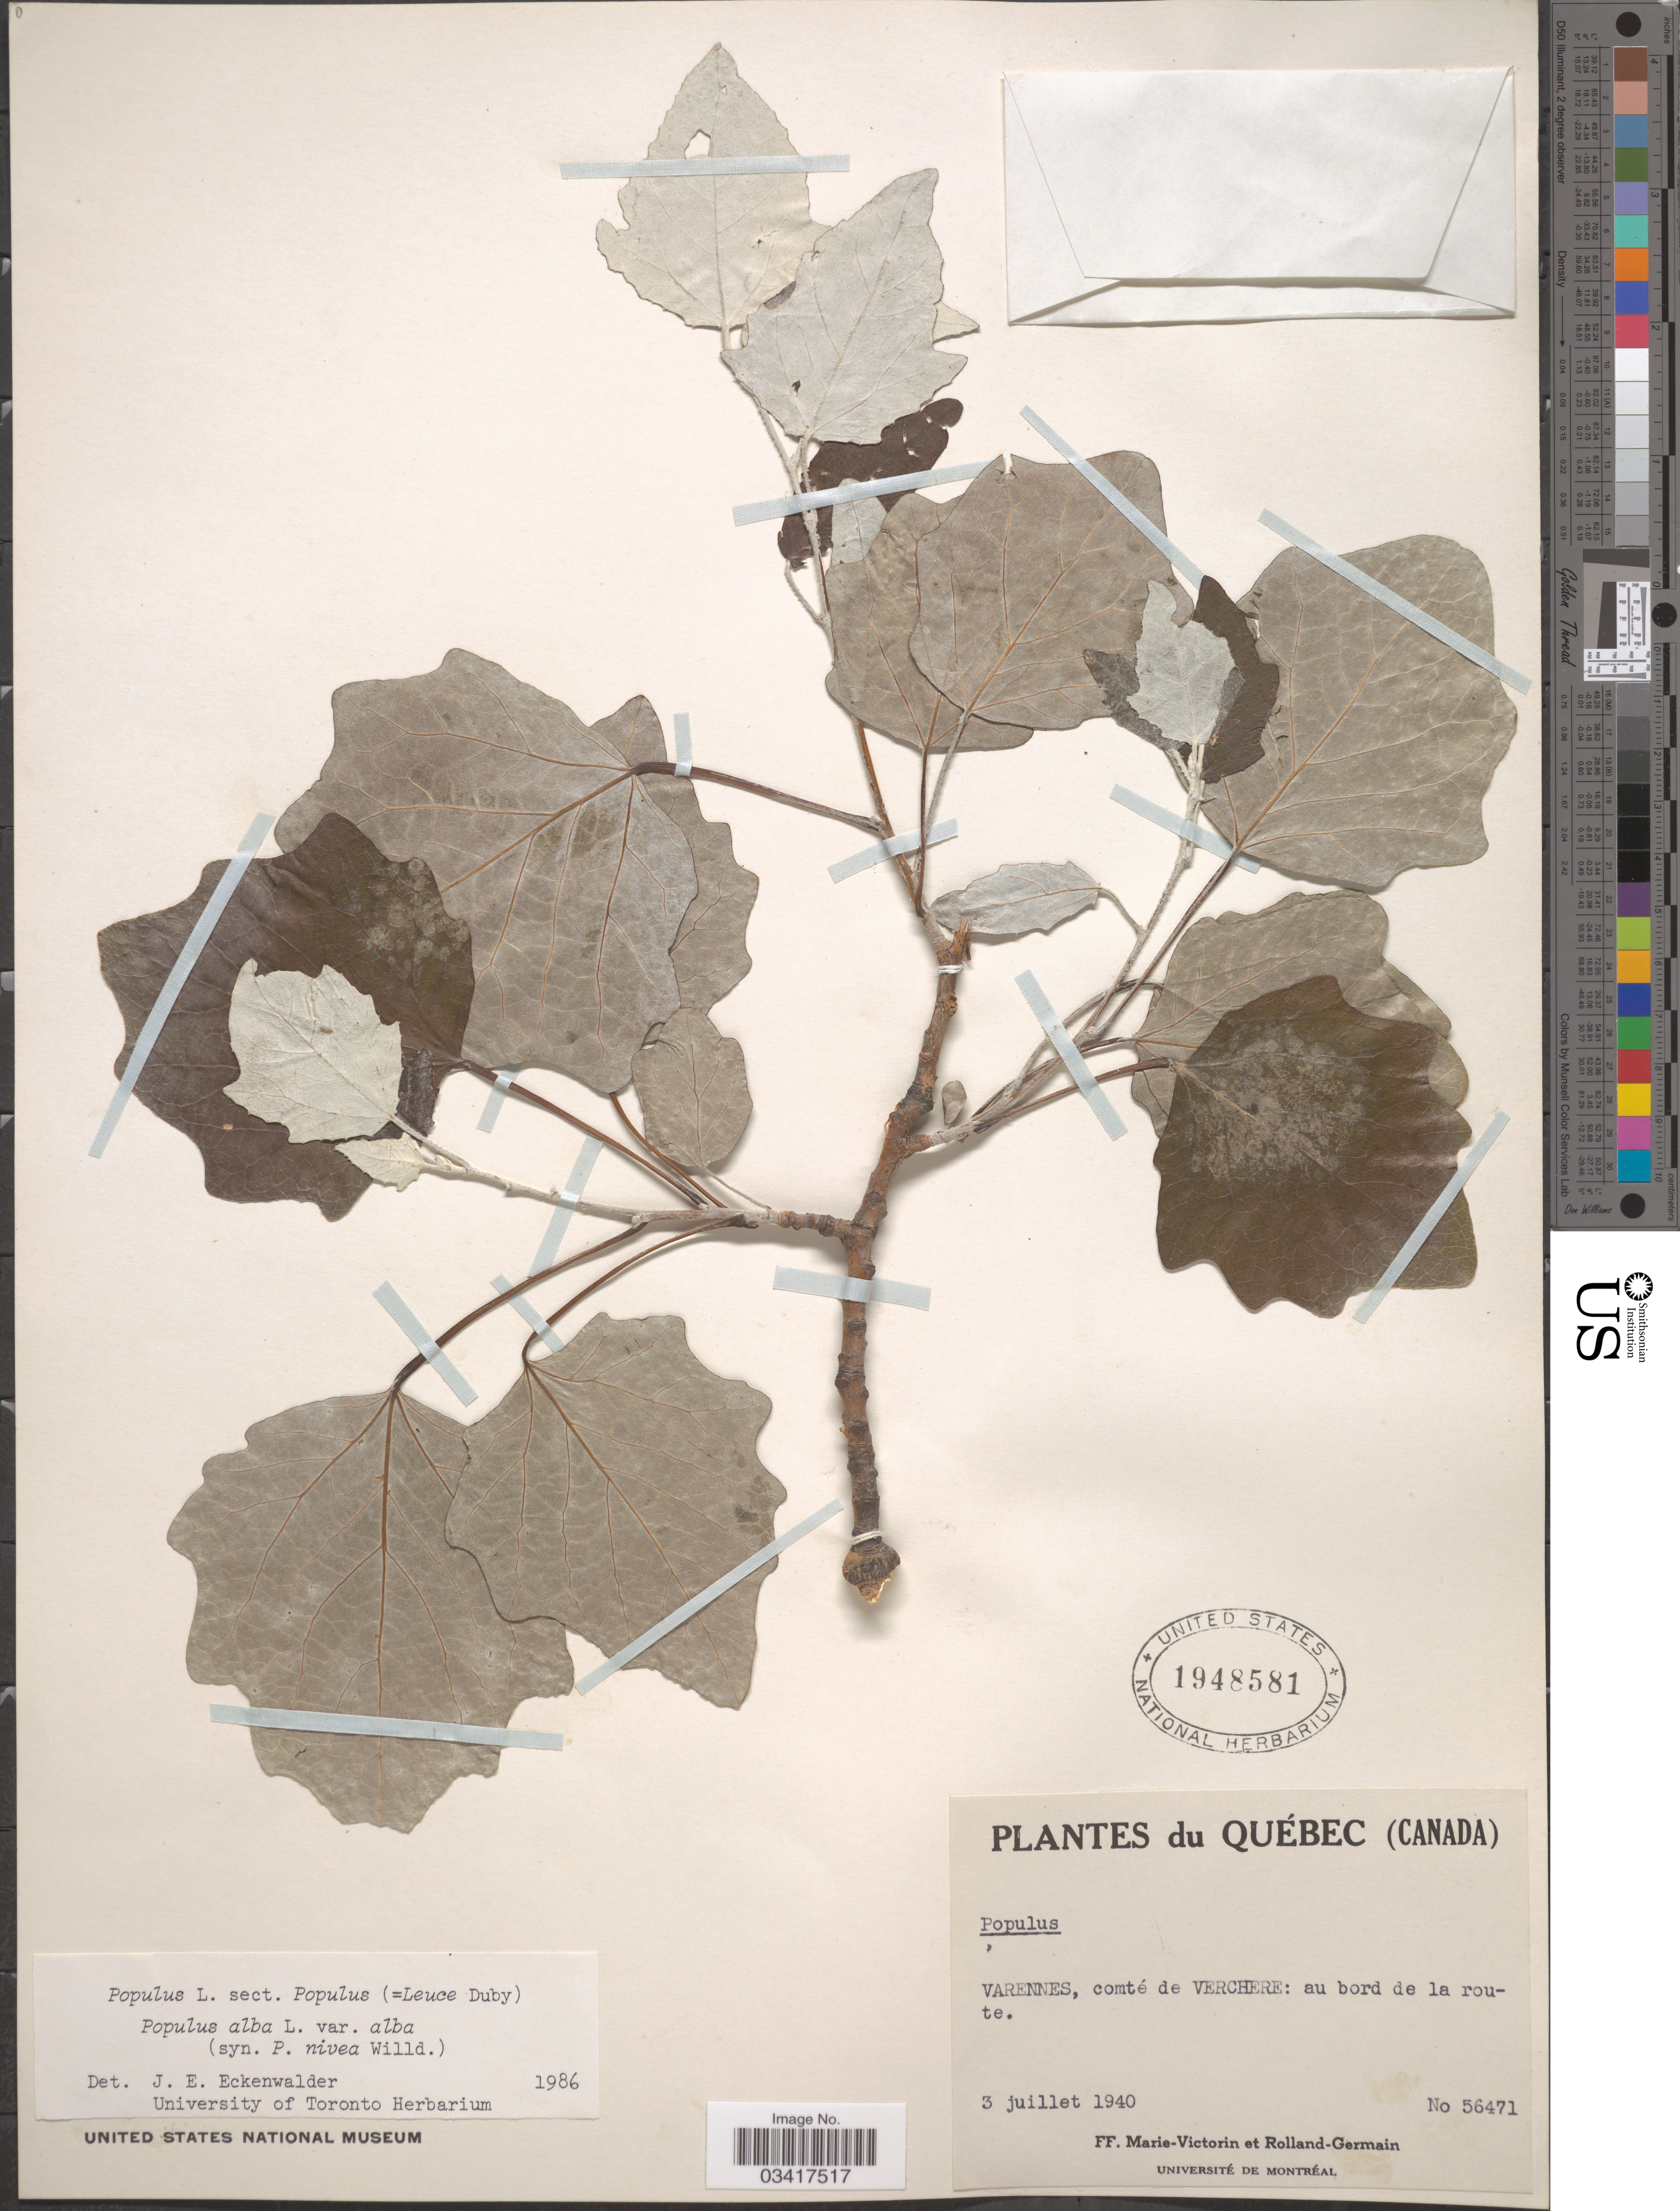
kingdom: Plantae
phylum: Tracheophyta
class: Magnoliopsida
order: Malpighiales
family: Salicaceae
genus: Populus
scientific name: Populus alba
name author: L.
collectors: F. Marie-Victorin & Rolland-Germain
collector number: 56471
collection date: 1940-07-03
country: Canada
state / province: Quebec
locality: Varennes, comté de Verchere: au bord de la route.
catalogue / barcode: US 1948581